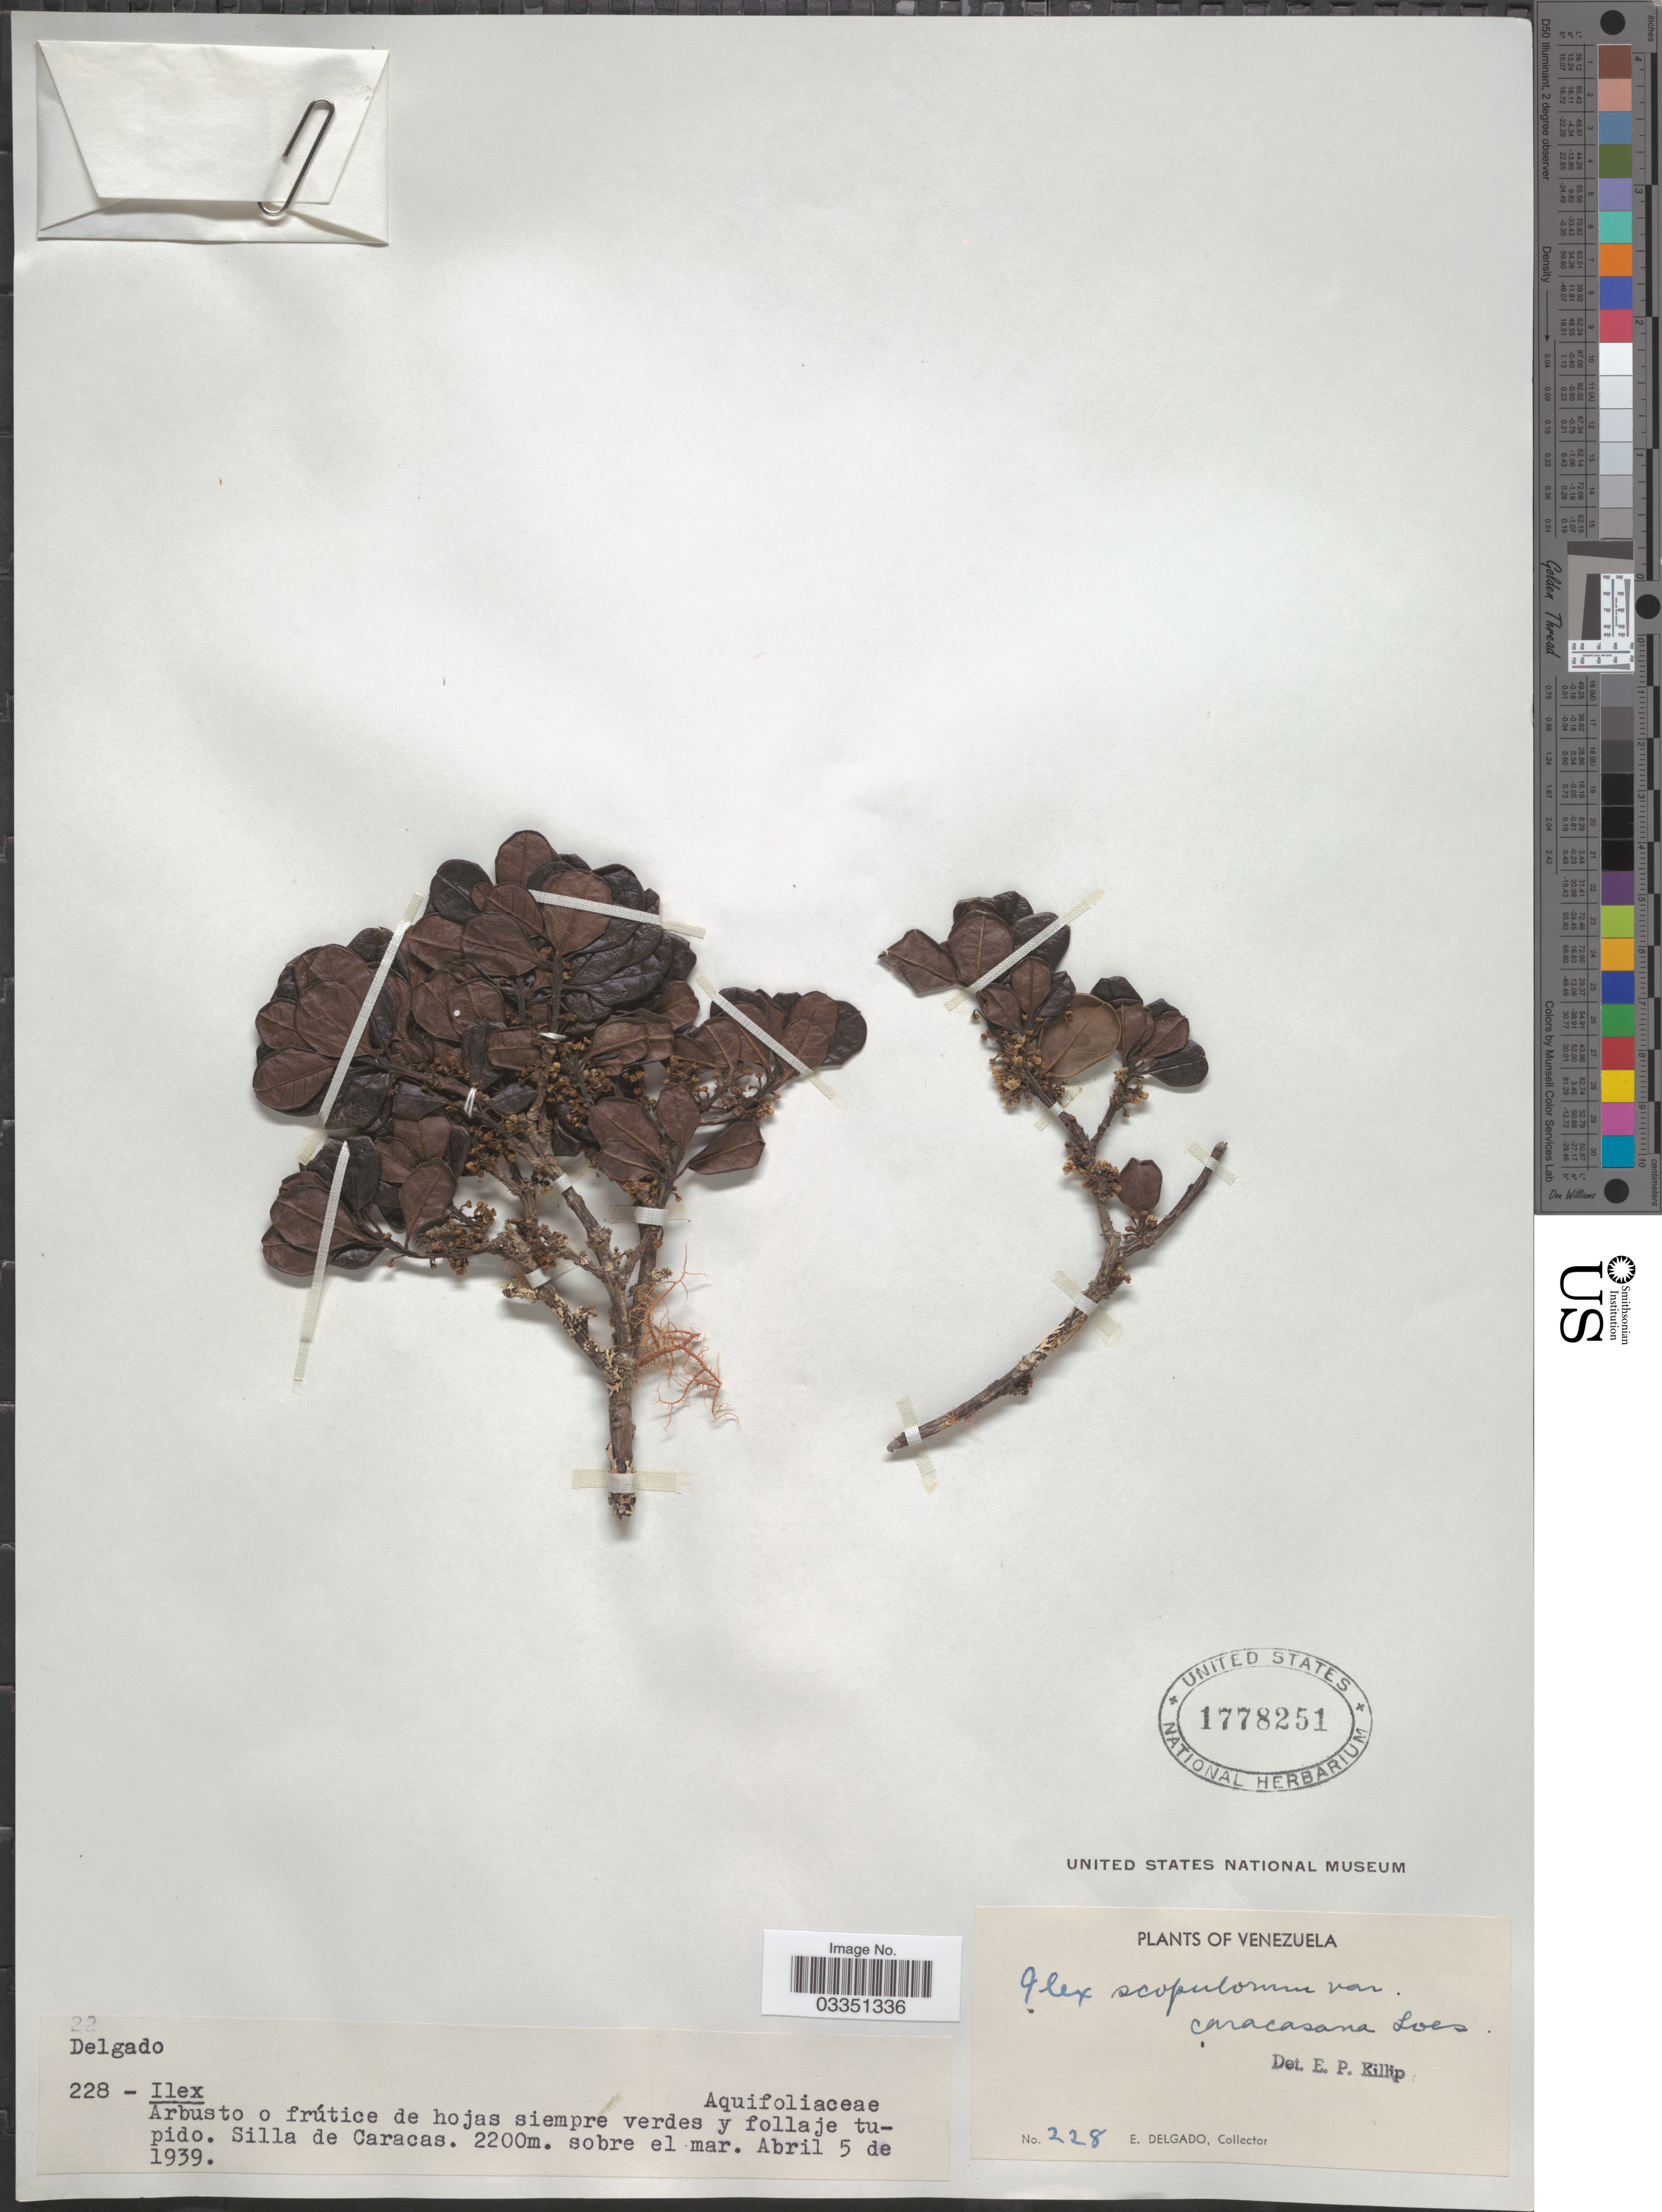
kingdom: Plantae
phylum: Tracheophyta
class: Magnoliopsida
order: Aquifoliales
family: Aquifoliaceae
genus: Ilex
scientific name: Ilex scopulorum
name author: Kunth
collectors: E. Delgado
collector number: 228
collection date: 1939-04-05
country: Venezuela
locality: Silla de Caracas.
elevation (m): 2200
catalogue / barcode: US 1778251